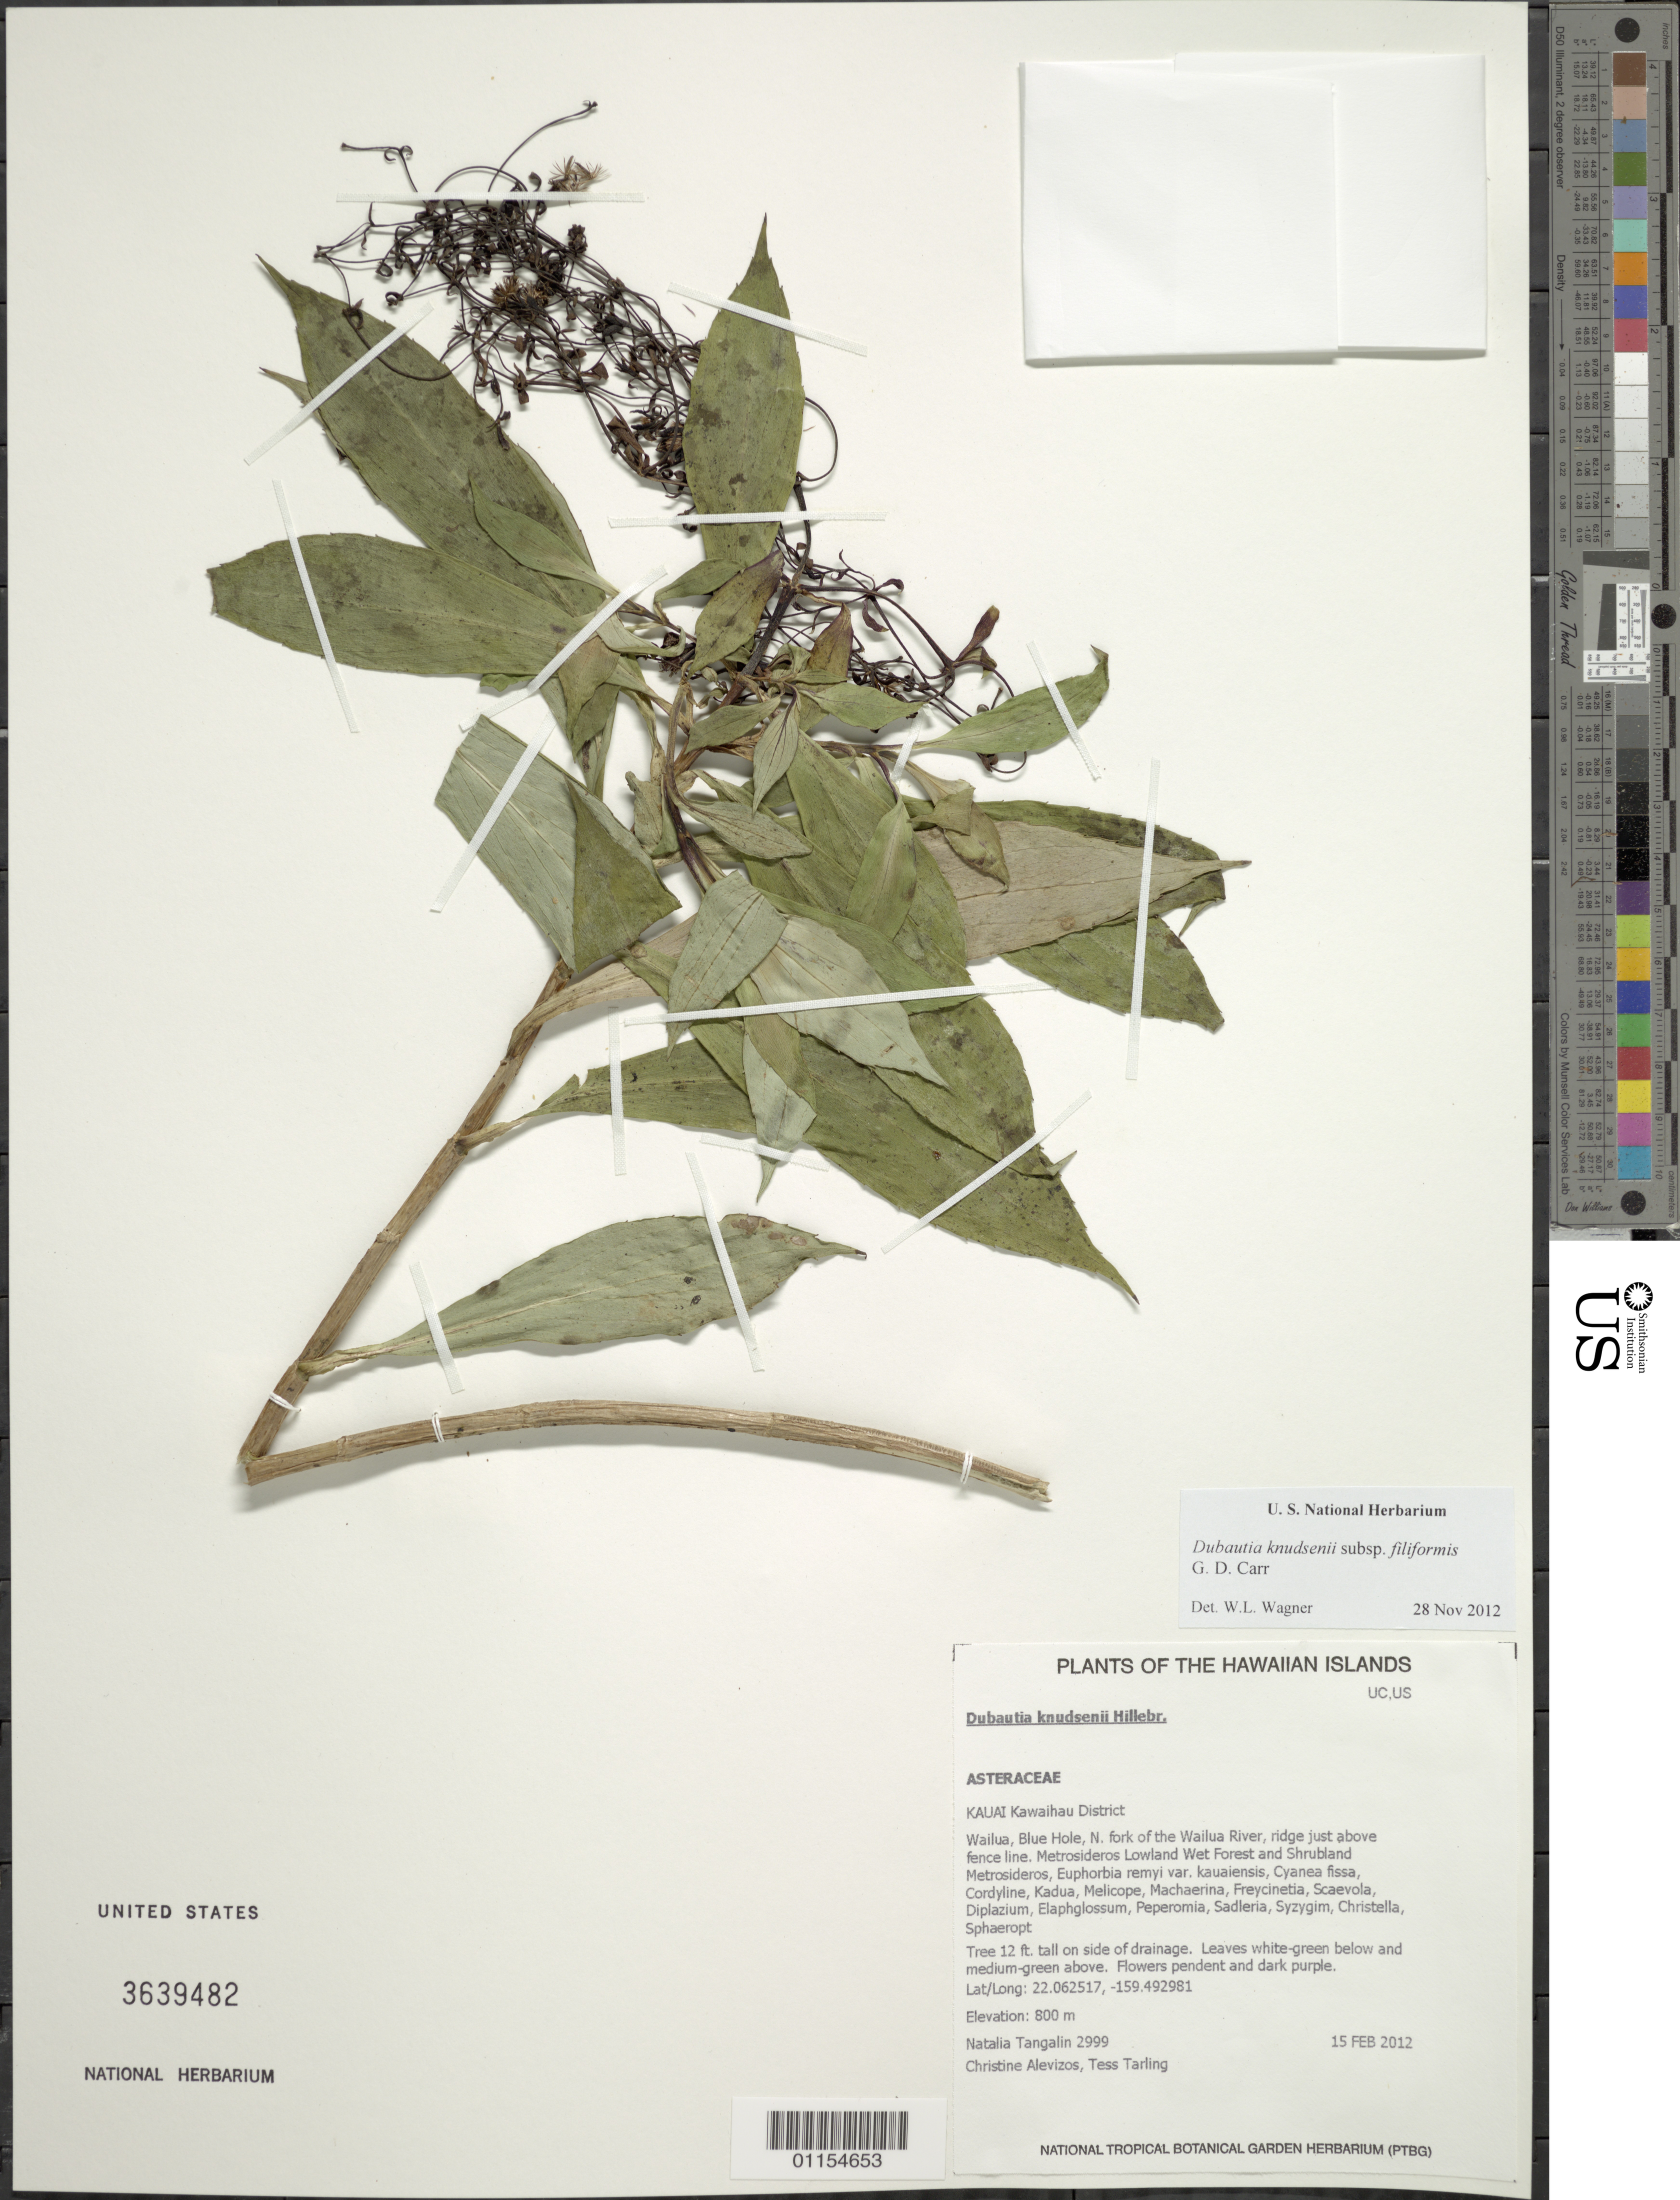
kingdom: Plantae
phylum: Tracheophyta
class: Magnoliopsida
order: Asterales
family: Asteraceae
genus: Dubautia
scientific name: Dubautia knudsenii subsp. filiformis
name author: G.D. Carr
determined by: Wagner, W. L., (BOT), Smithsonian Institution - National Museum of Natural History (UNITED STATES)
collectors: N. Tangalin, C. Alevisos & T. Talring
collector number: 2999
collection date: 2012-02-15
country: United States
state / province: Hawaii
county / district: Kauai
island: Kaua'i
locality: Kawaihau District, Wailua, Blue Hole, N. fork of the Wailua River, ridge just above fence line.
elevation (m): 800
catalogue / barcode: US 3639482